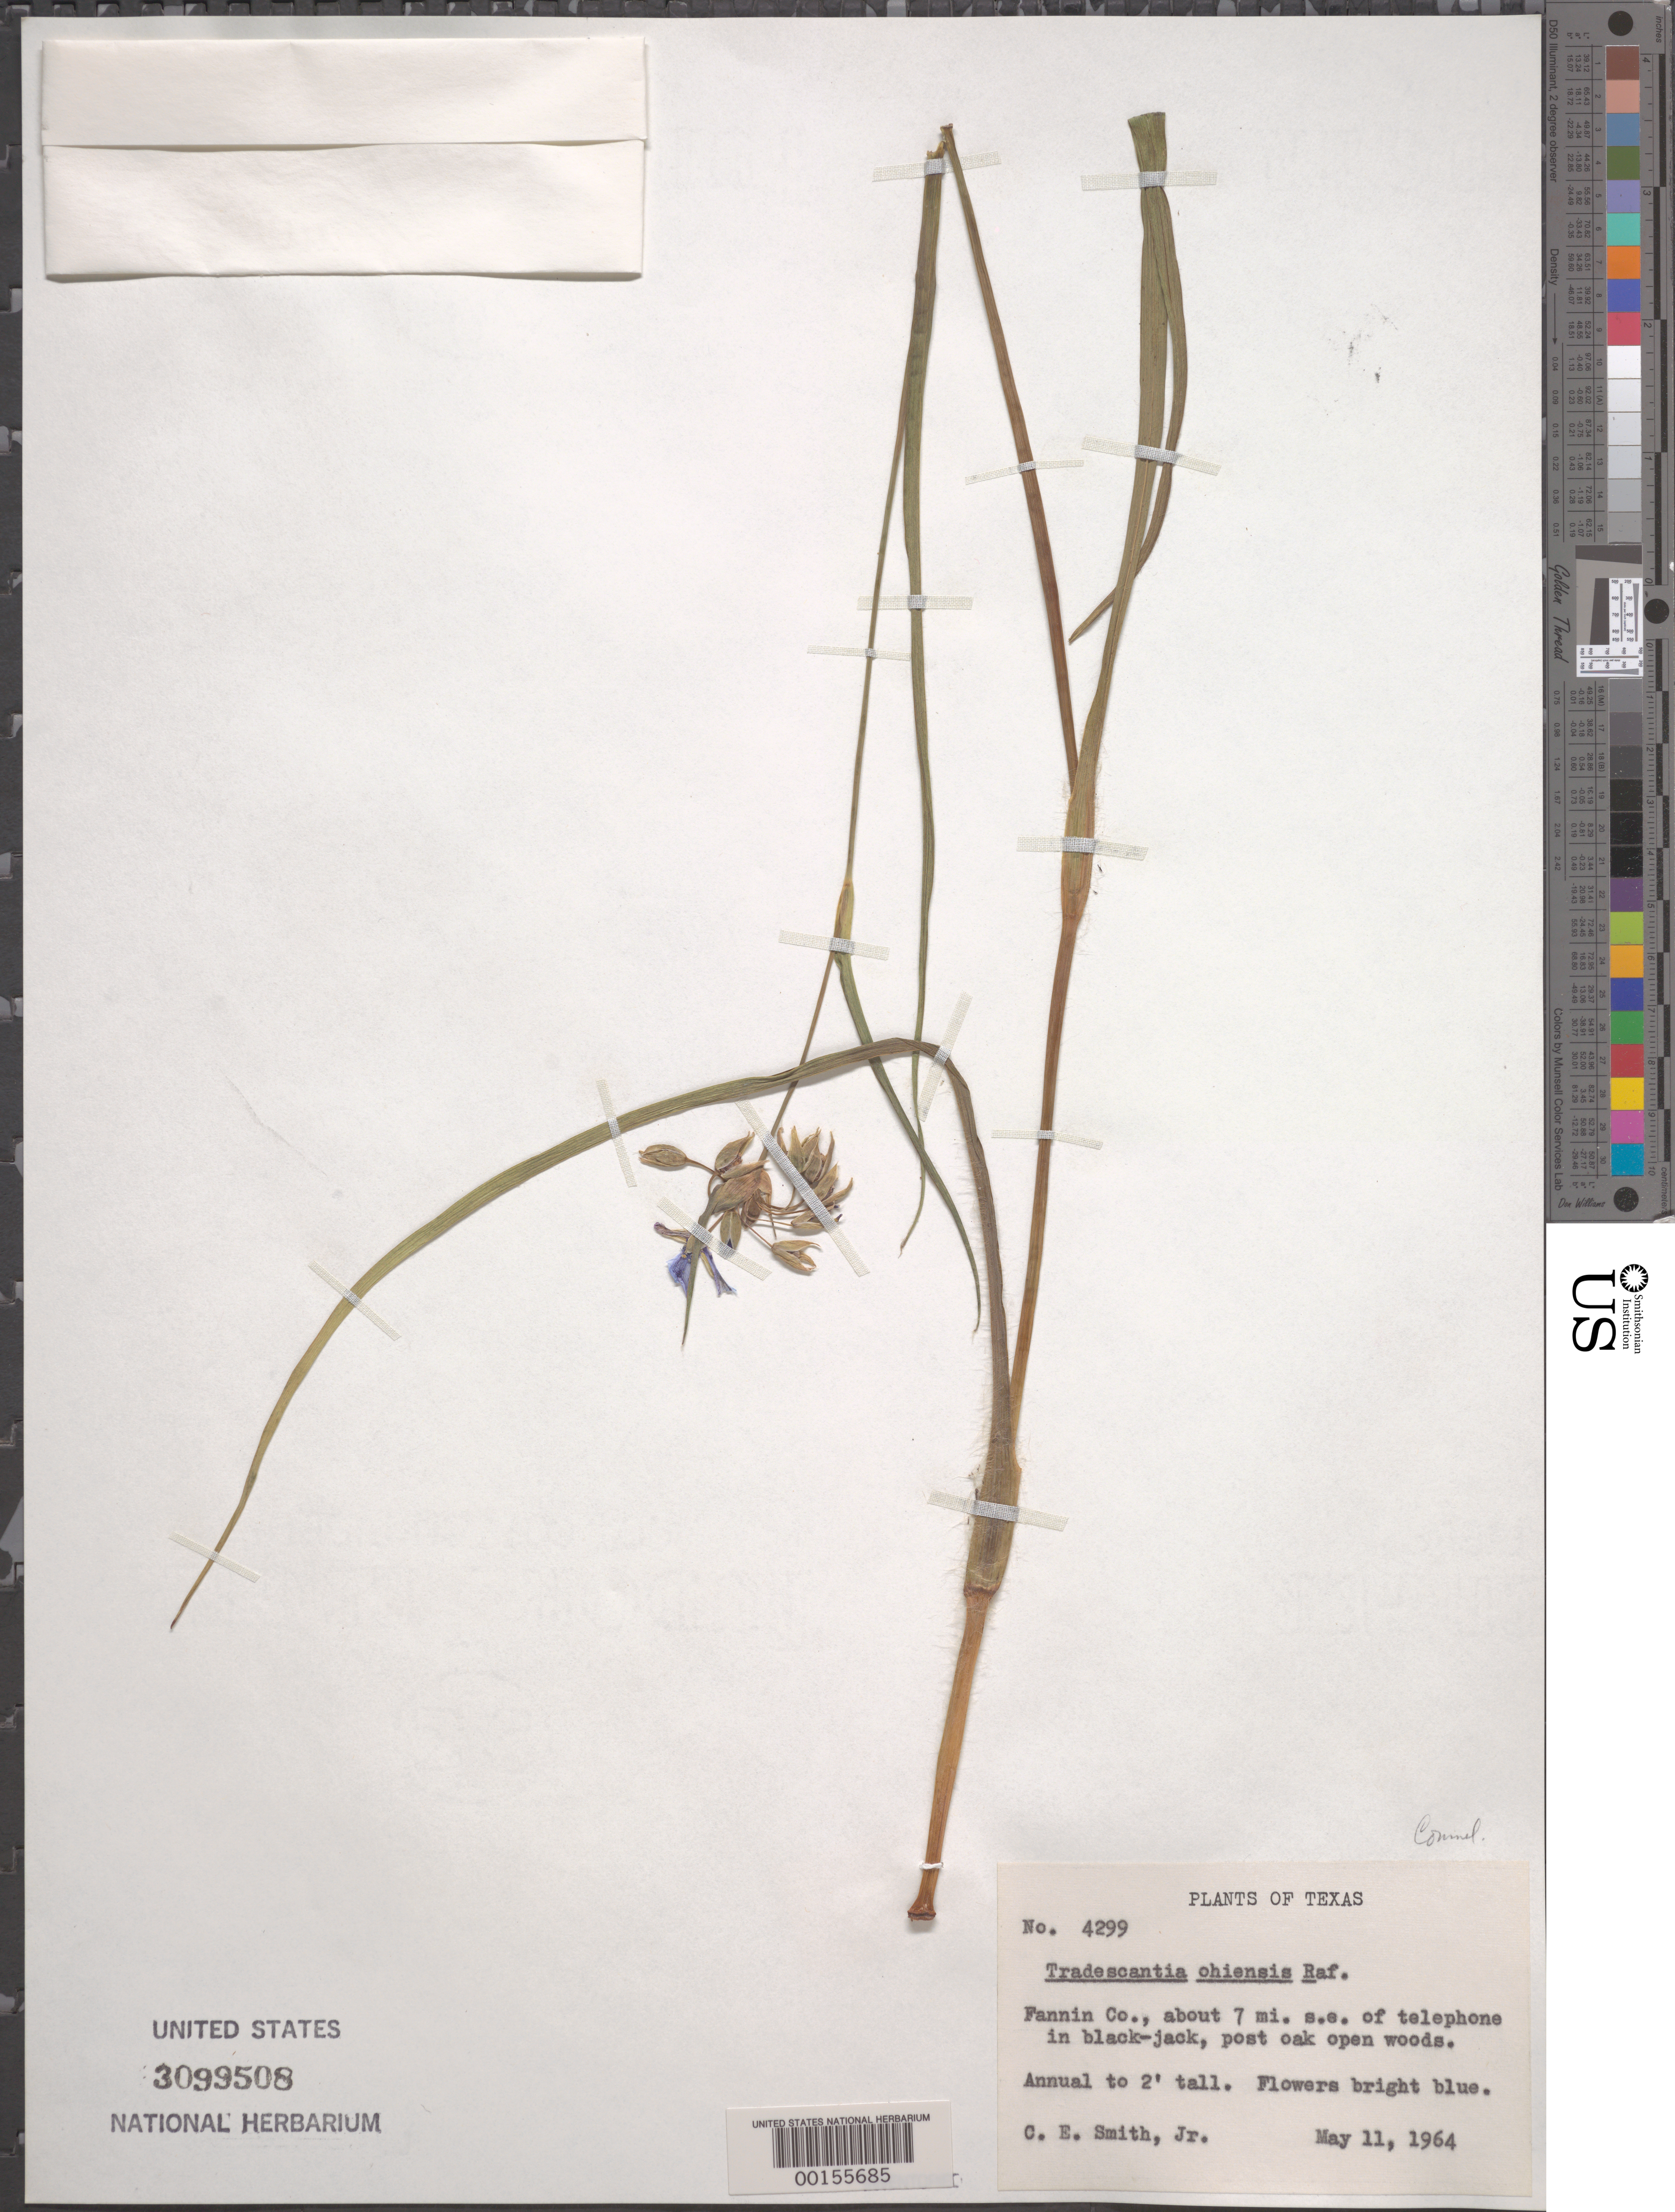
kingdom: Plantae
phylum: Tracheophyta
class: Liliopsida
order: Commelinales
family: Commelinaceae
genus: Tradescantia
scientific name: Tradescantia ohiensis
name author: Raf.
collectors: C. E. Smith Jr.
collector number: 4299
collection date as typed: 11 May 1964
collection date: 1964-05-11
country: United States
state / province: Texas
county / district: Fannin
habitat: Open oak woods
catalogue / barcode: US 3099508